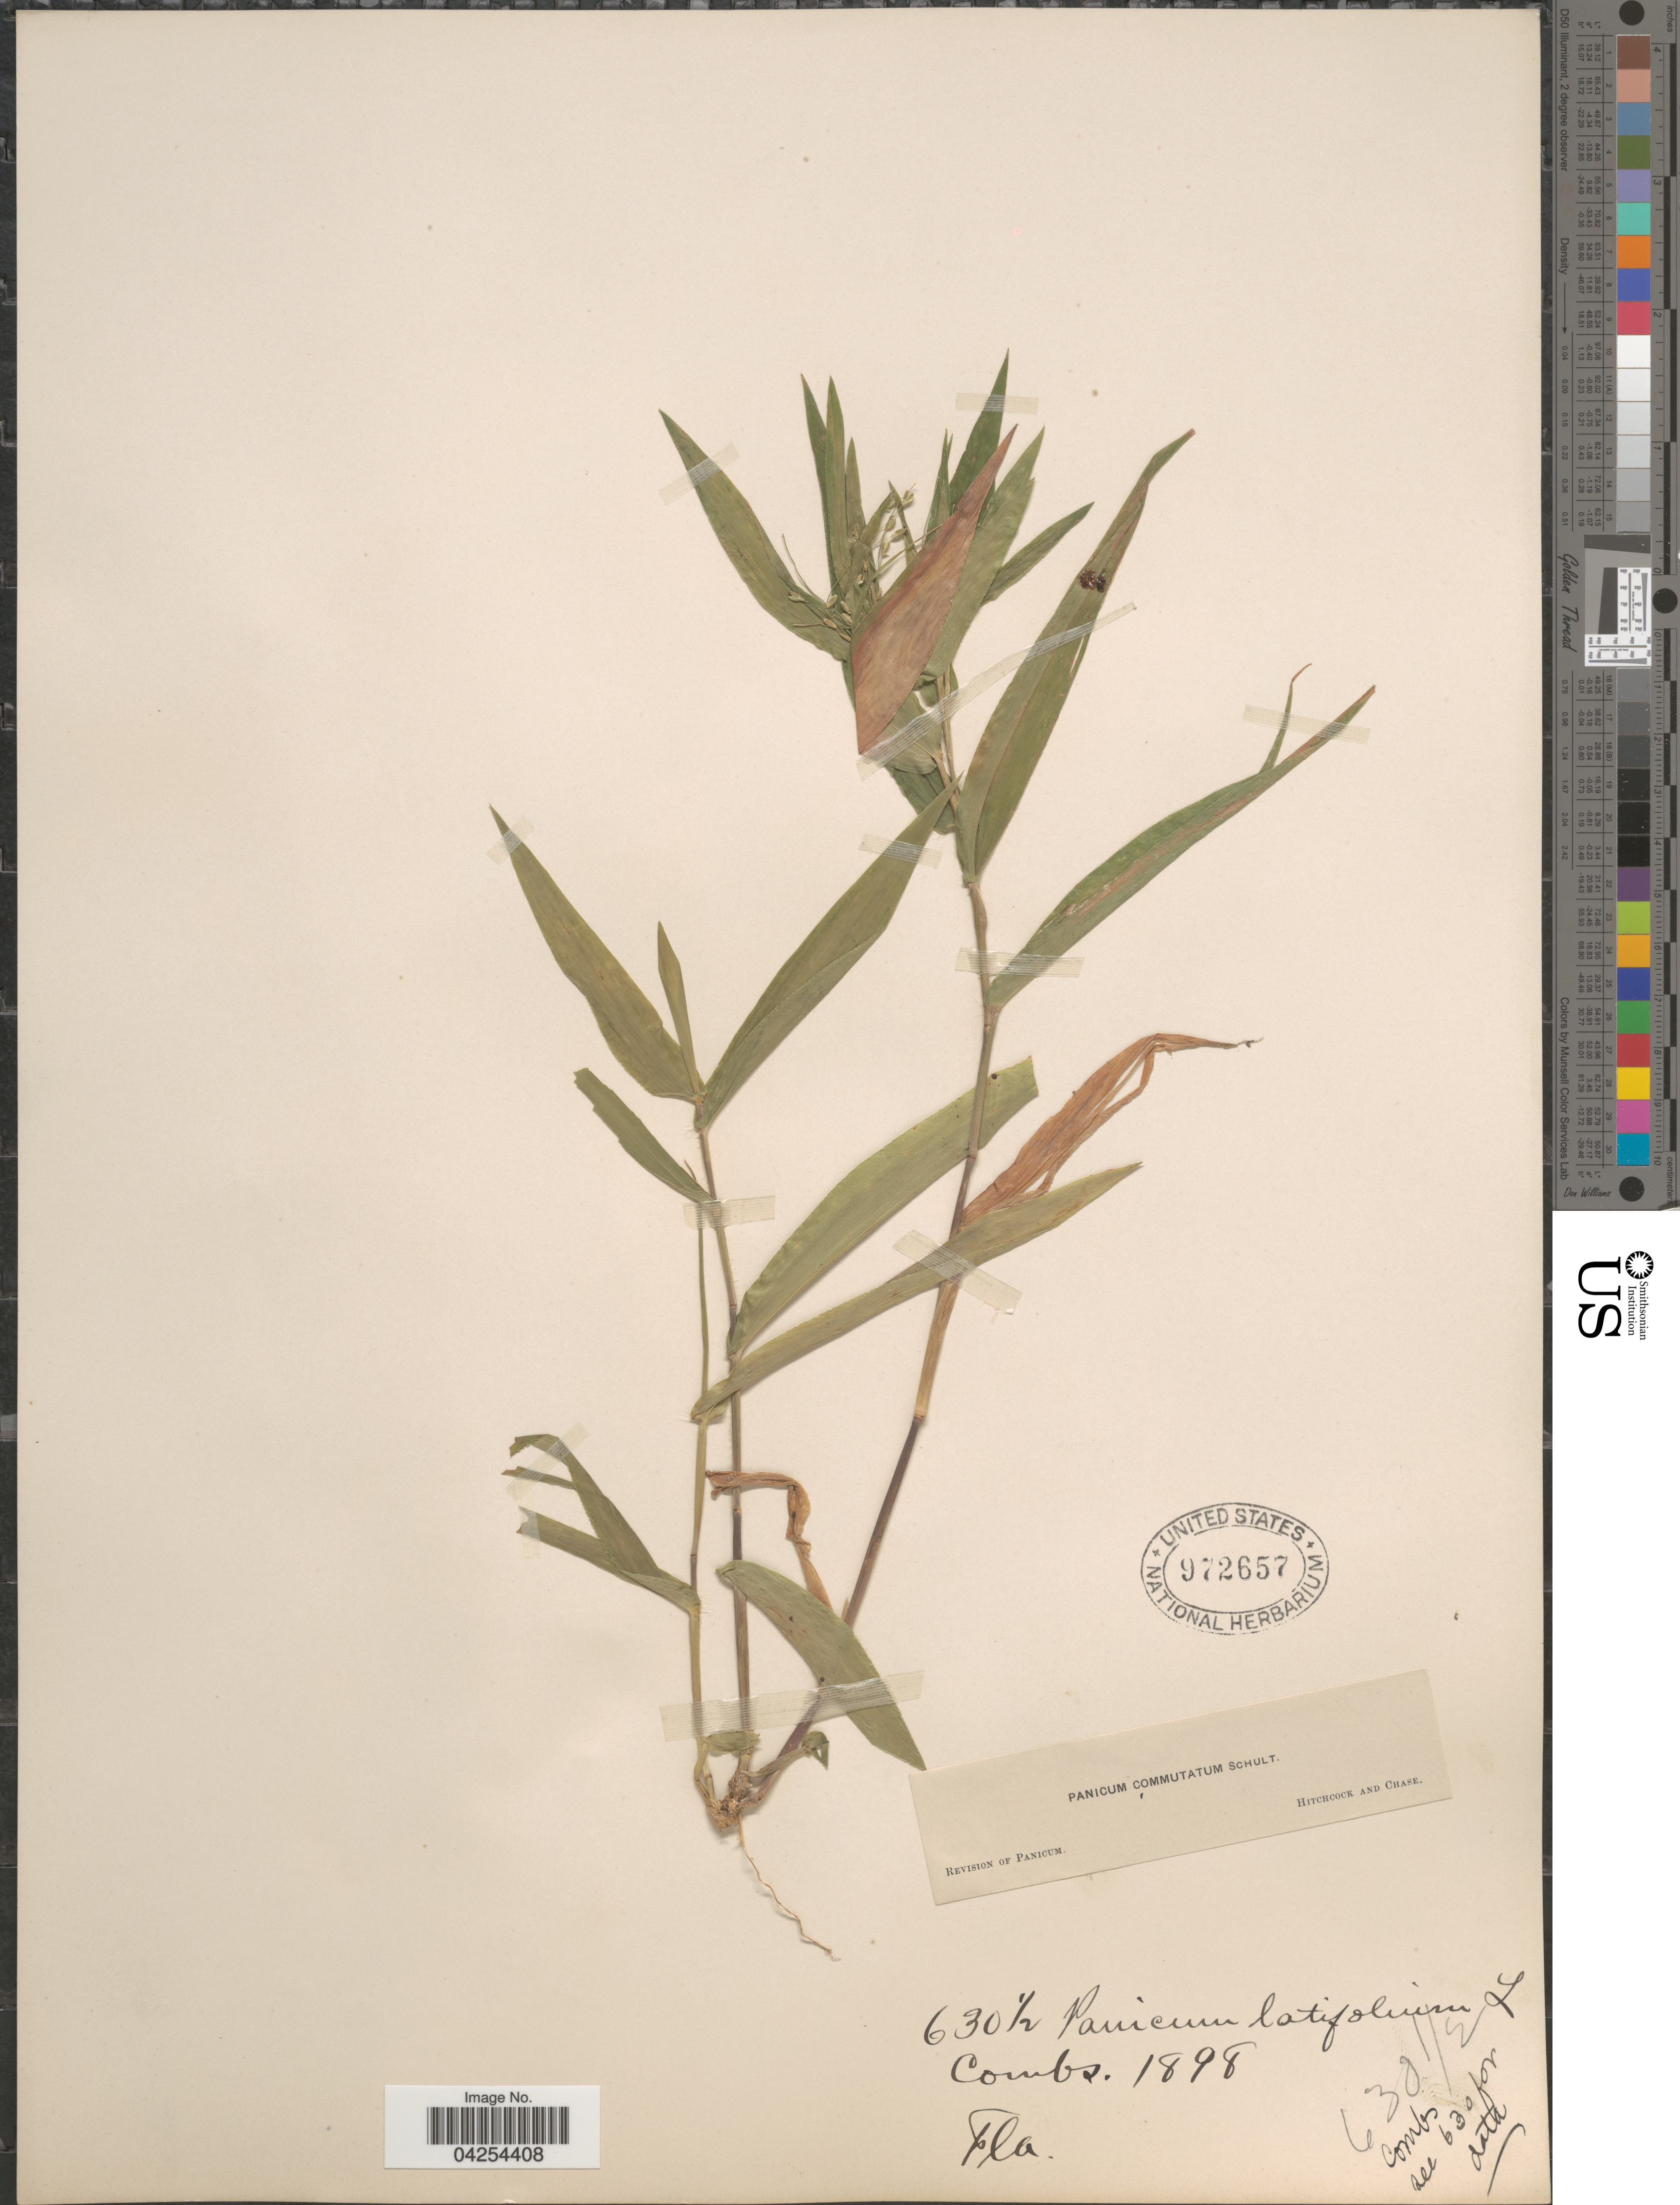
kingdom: Plantae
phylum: Tracheophyta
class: Liliopsida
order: Poales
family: Poaceae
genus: Dichanthelium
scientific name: Dichanthelium commutatum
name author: (Schult.) Gould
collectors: -. Combs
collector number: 630 1/2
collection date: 1898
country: United States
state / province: Florida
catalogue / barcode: US 972657